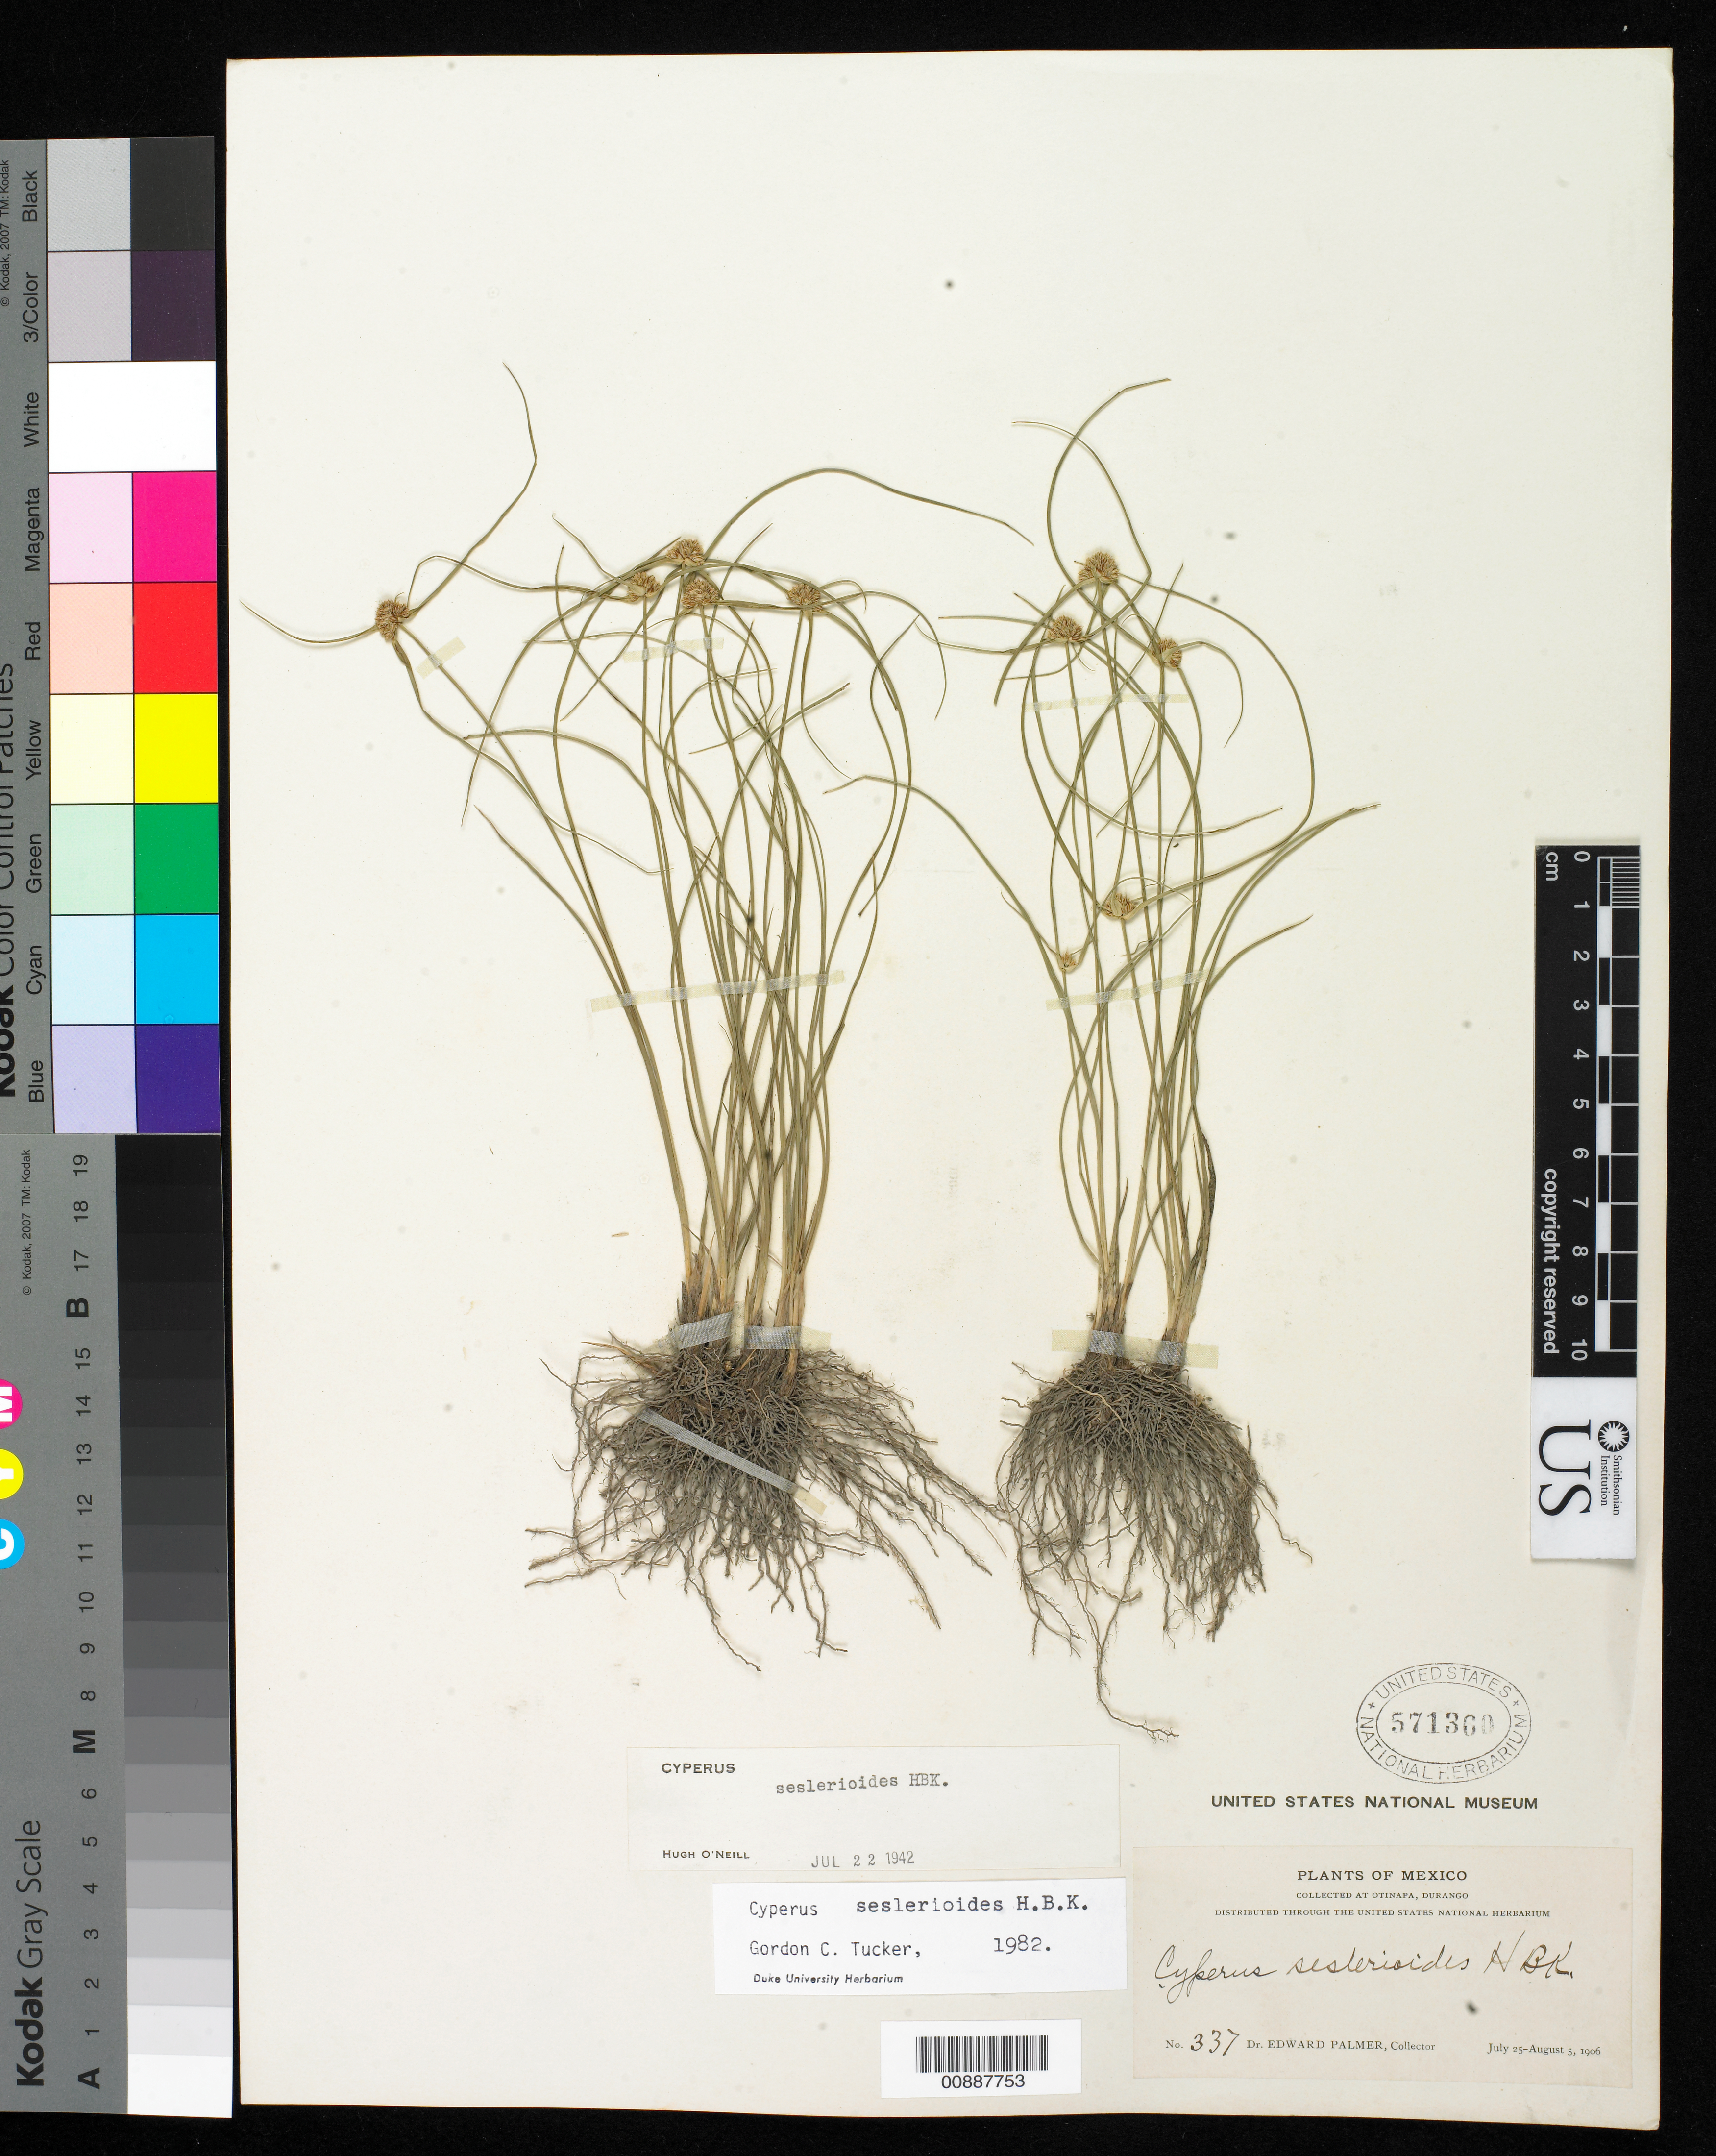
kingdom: Plantae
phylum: Tracheophyta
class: Liliopsida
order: Poales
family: Cyperaceae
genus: Cyperus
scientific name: Cyperus seslerioides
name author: Kunth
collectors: E. Palmer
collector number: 337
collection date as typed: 25 Jul 1906 to 05 Aug 1906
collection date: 1906-07-25/1906-08-05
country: Mexico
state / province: Durango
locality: Otinapa, Durango.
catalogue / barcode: US 571360